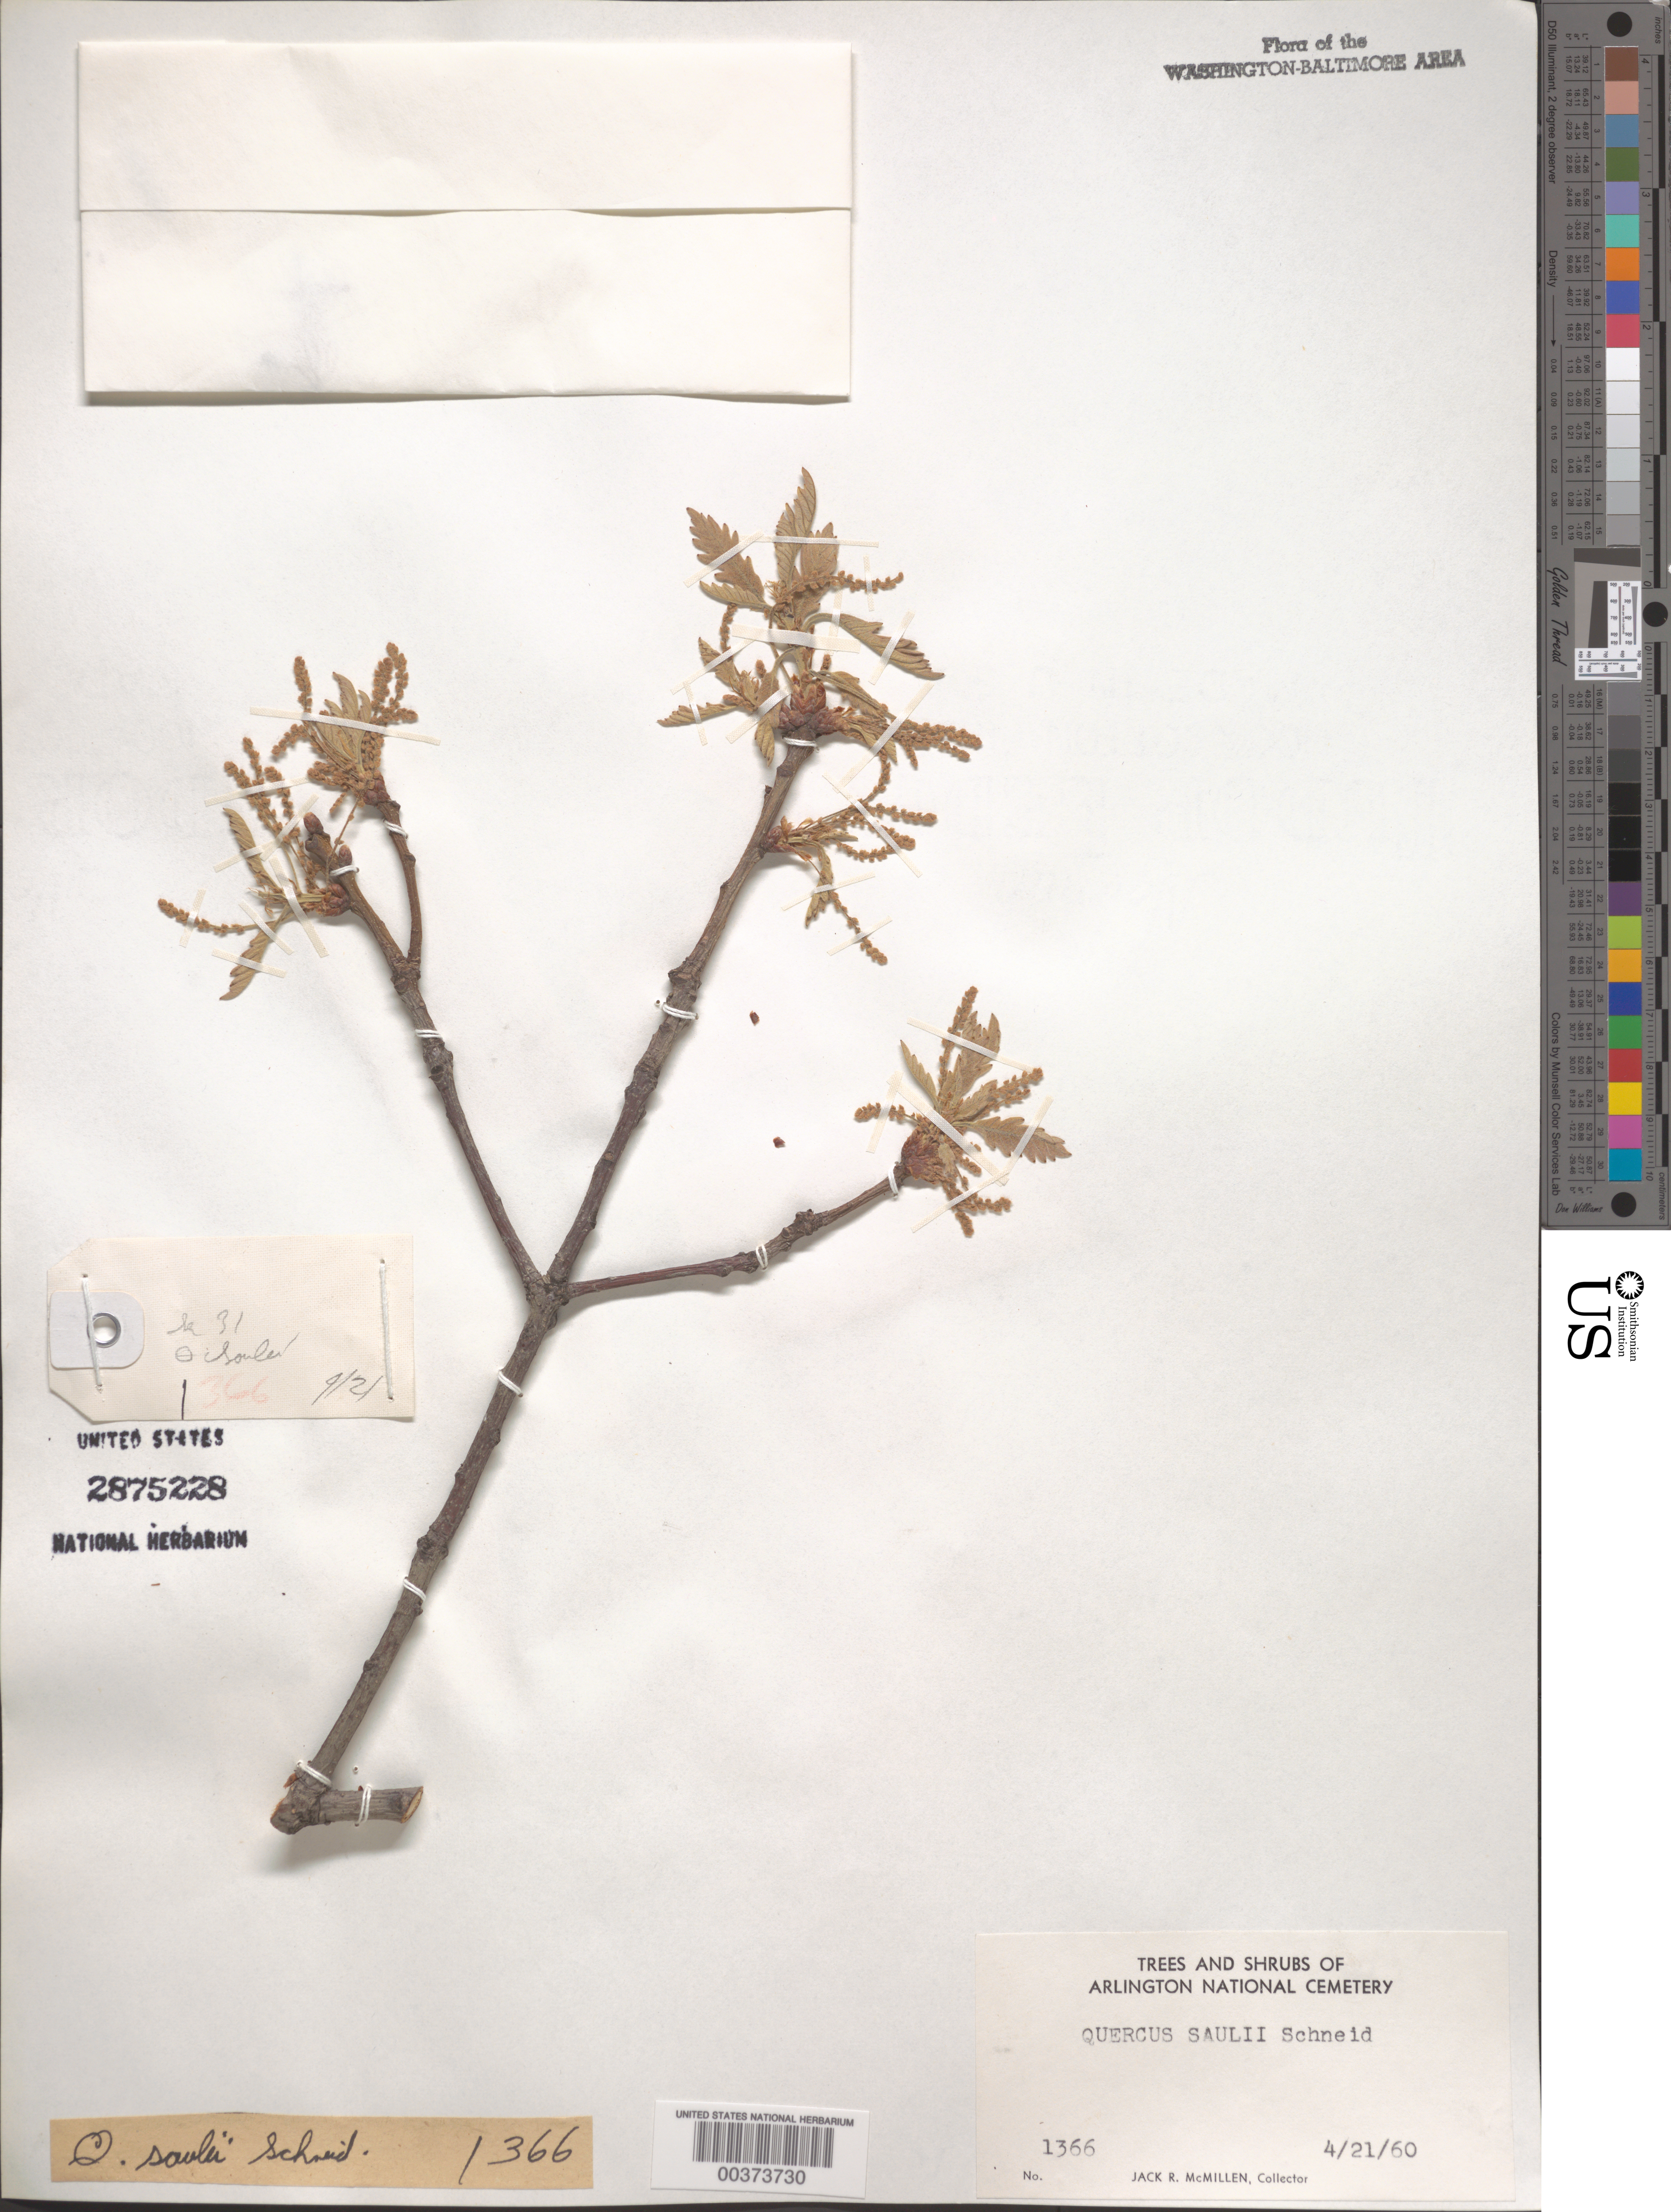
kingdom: Plantae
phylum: Tracheophyta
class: Magnoliopsida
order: Fagales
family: Fagaceae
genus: Quercus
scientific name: Quercus x saulii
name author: C. K. Schneider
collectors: J. McMillen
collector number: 1366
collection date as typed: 21 Apr 1960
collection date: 1960-04-21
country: United States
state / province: Virginia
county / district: Arlington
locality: Arlington National Cemetery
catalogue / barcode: US 2875228